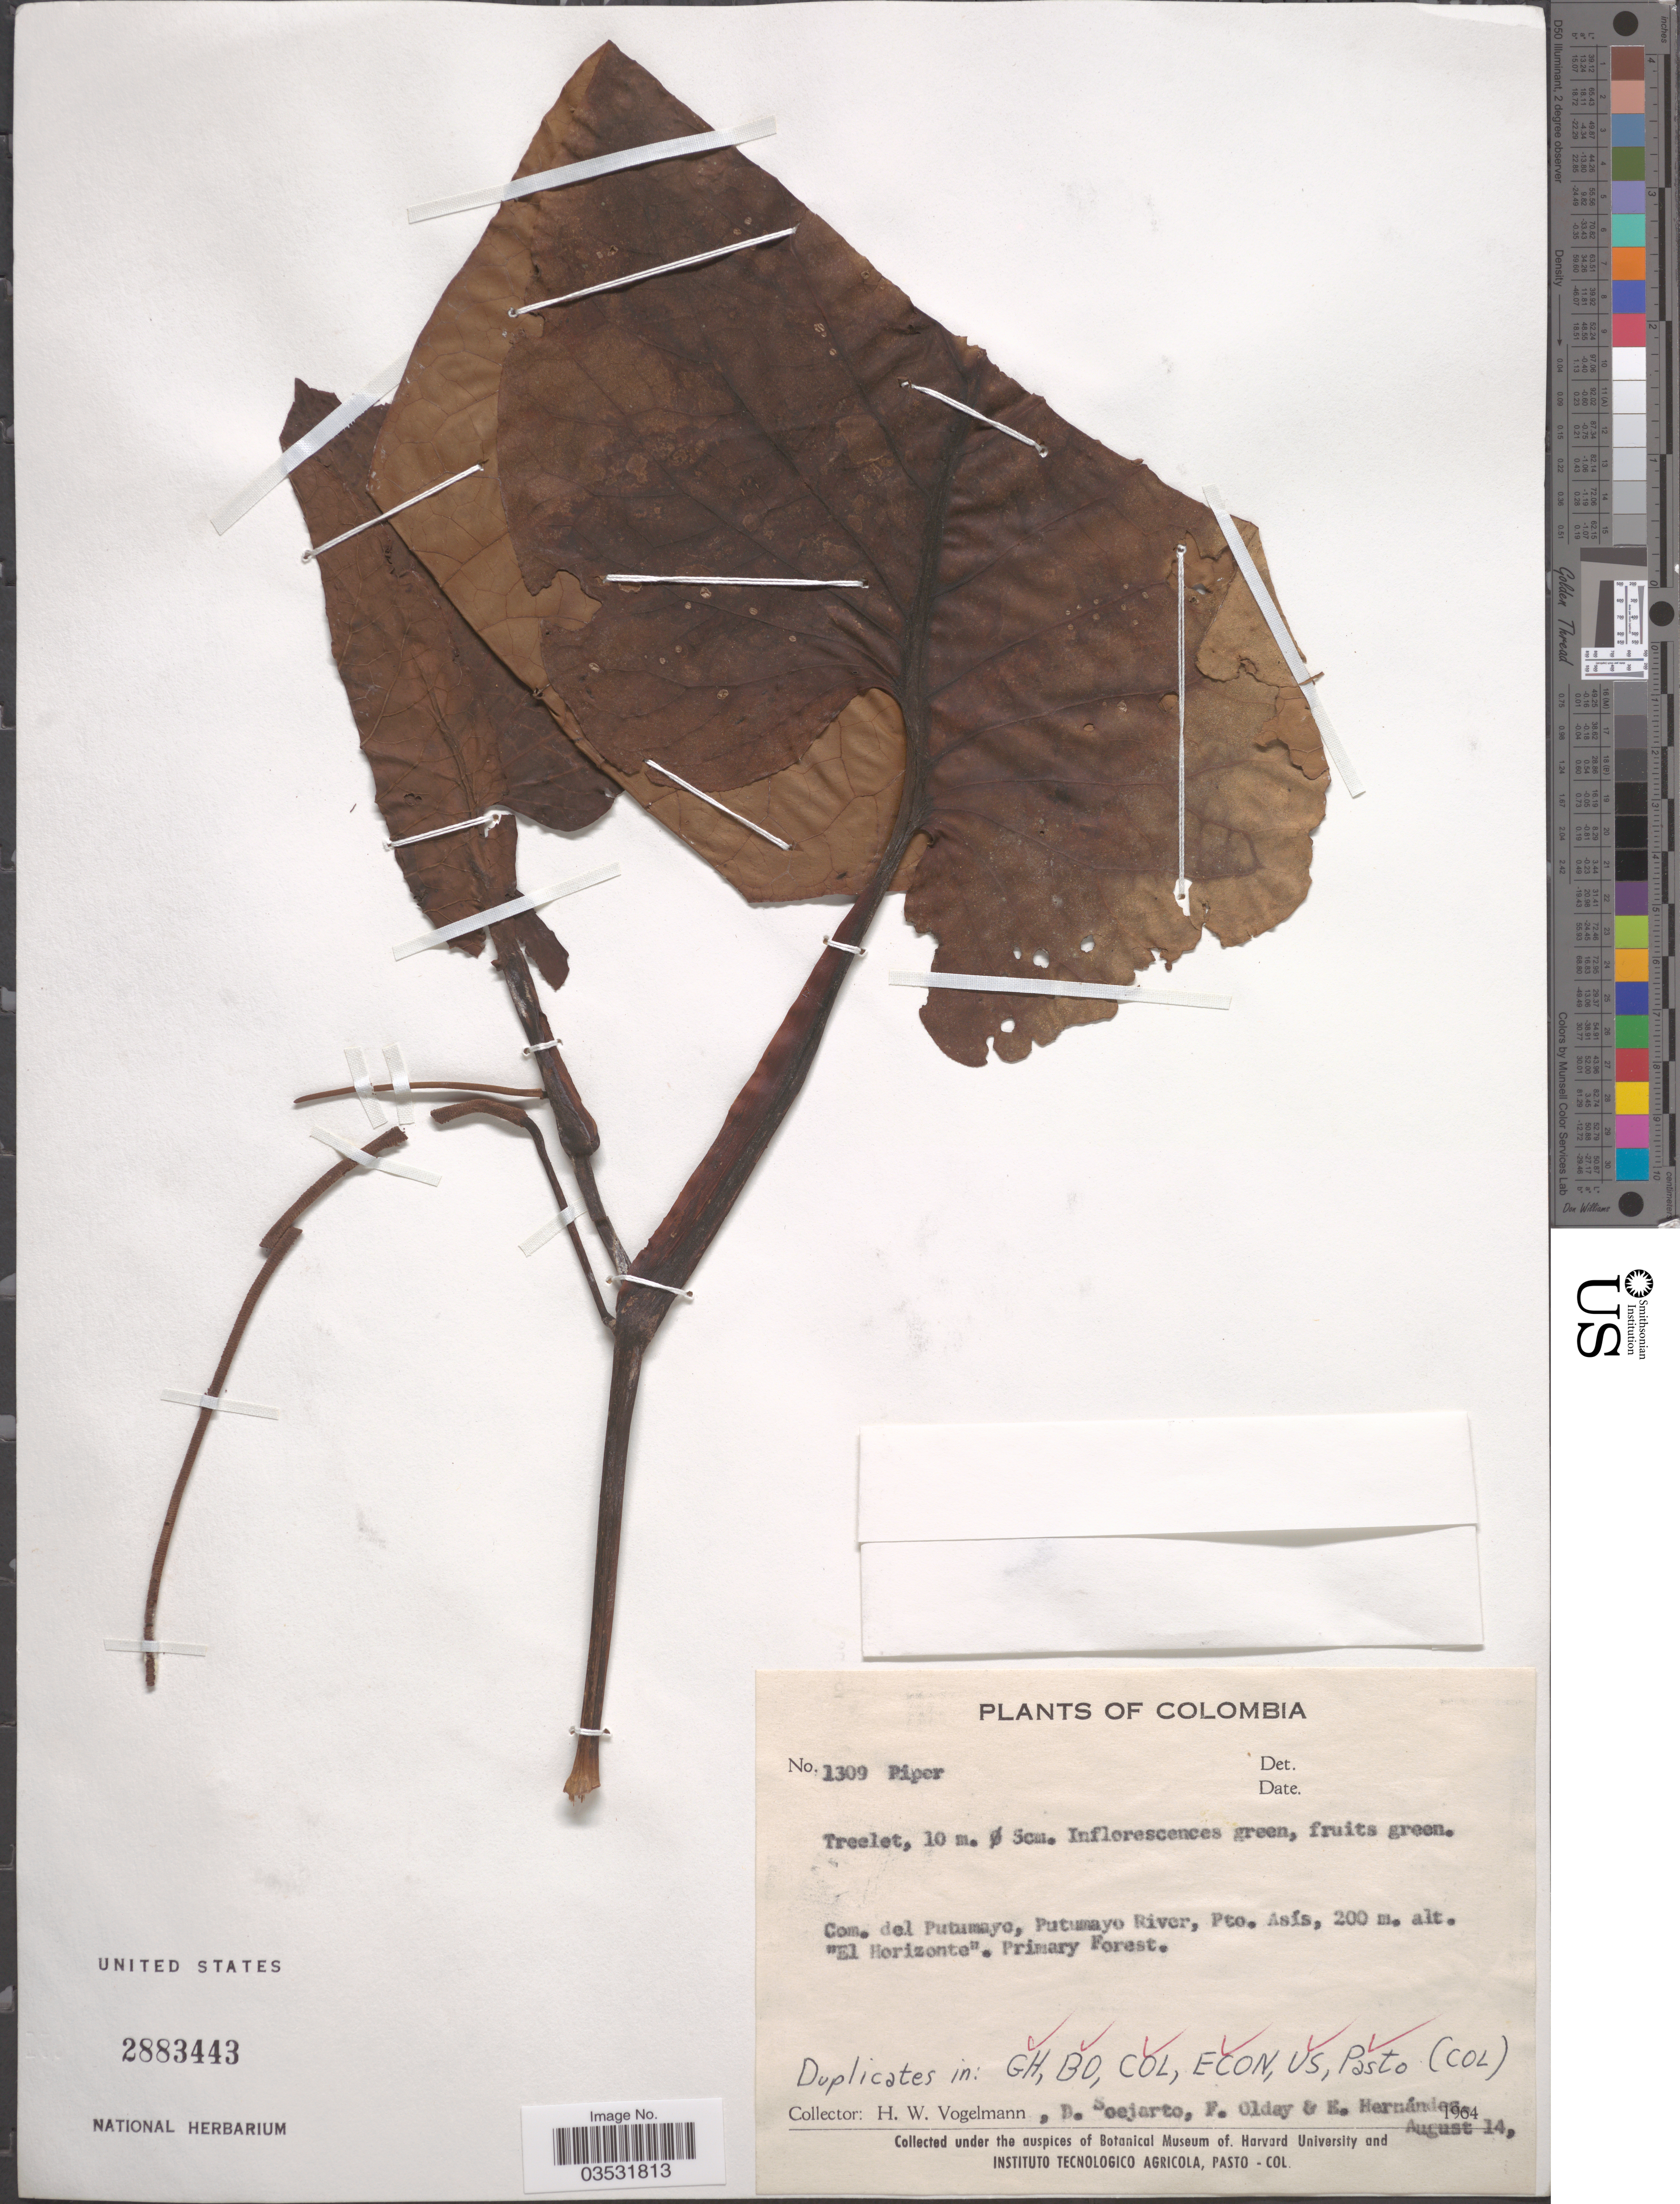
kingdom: Plantae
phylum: Tracheophyta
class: Magnoliopsida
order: Piperales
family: Piperaceae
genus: Piper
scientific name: Piper sp.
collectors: H. Vogelmann, D. Soejarto, F. Olday & E. Hernández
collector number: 1309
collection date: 1904-08-14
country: Colombia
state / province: Putumayo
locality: Com. del Putumayo, Putumayo River, Pto. Asís. "El Horizonte".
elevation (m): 200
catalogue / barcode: US 2883443